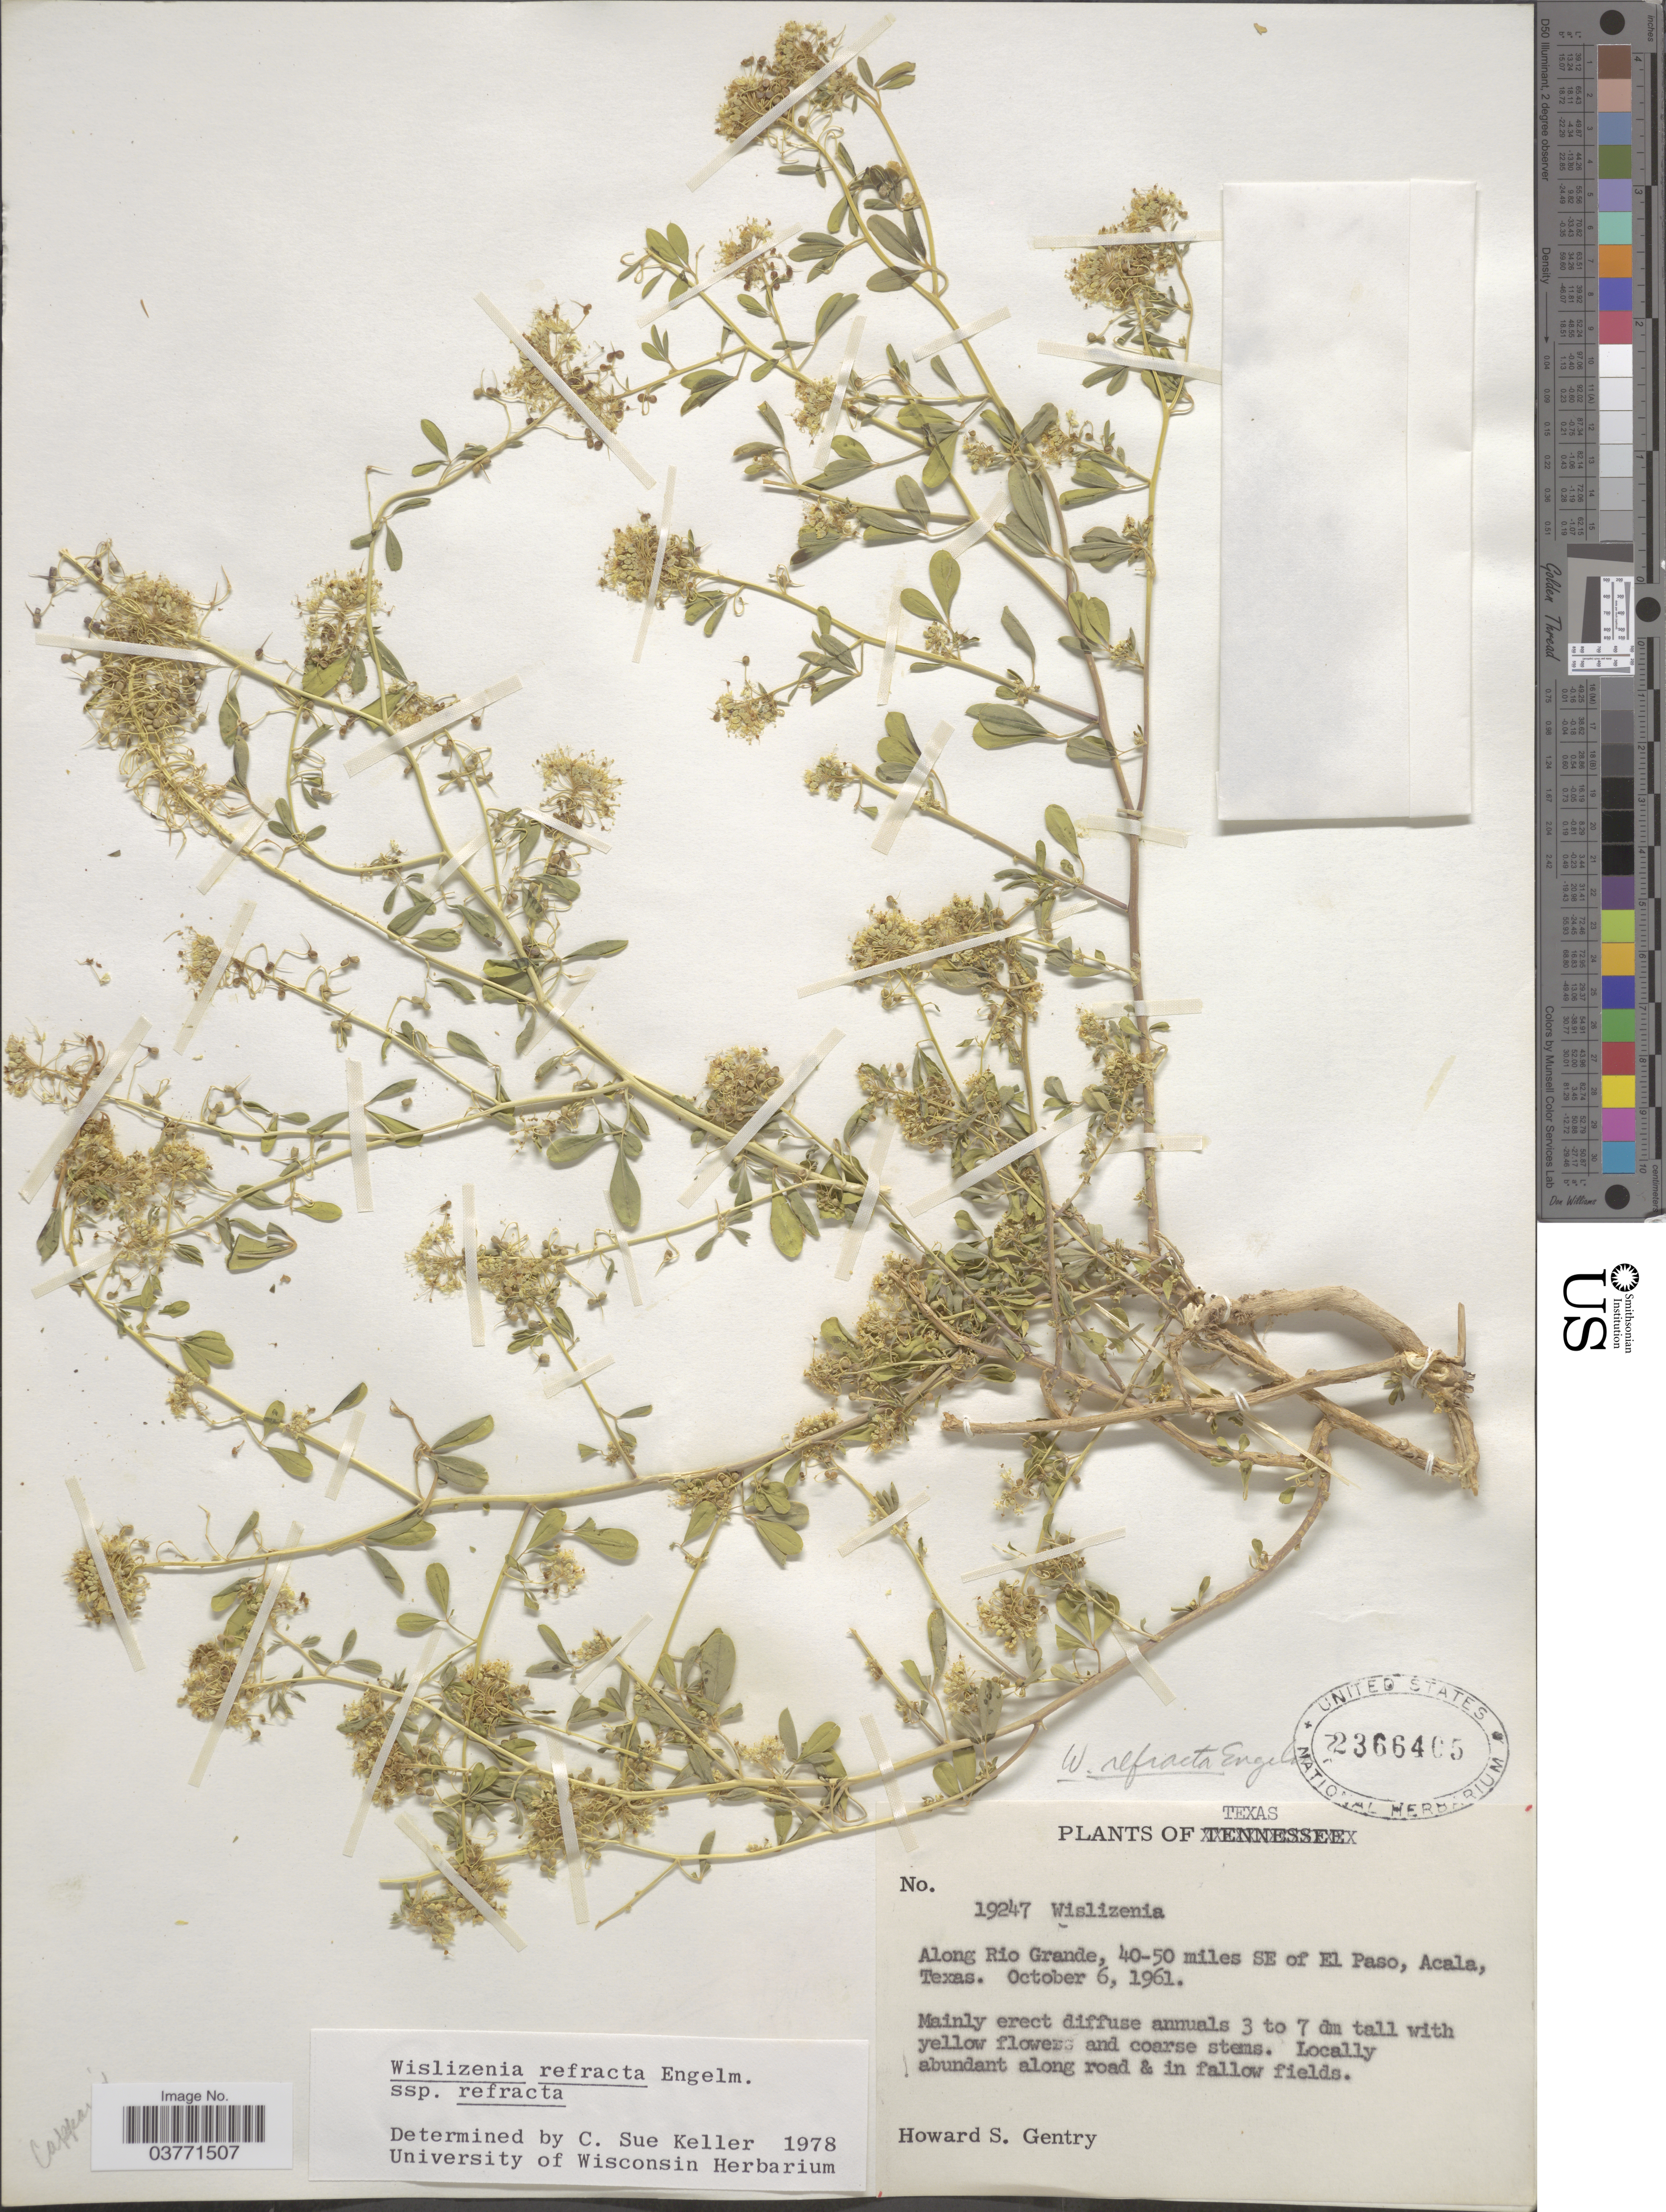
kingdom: Plantae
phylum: Tracheophyta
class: Magnoliopsida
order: Brassicales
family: Cleomaceae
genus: Cleomella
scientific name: Cleomella refracta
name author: (Engelm.) J.C. Hall & Roalson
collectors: H. S. Gentry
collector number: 19247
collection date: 1961-10-06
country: United States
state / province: Texas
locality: Along Rio Grande, 40-50 miles SE of El Paso, Acala.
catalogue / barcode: US 2366465